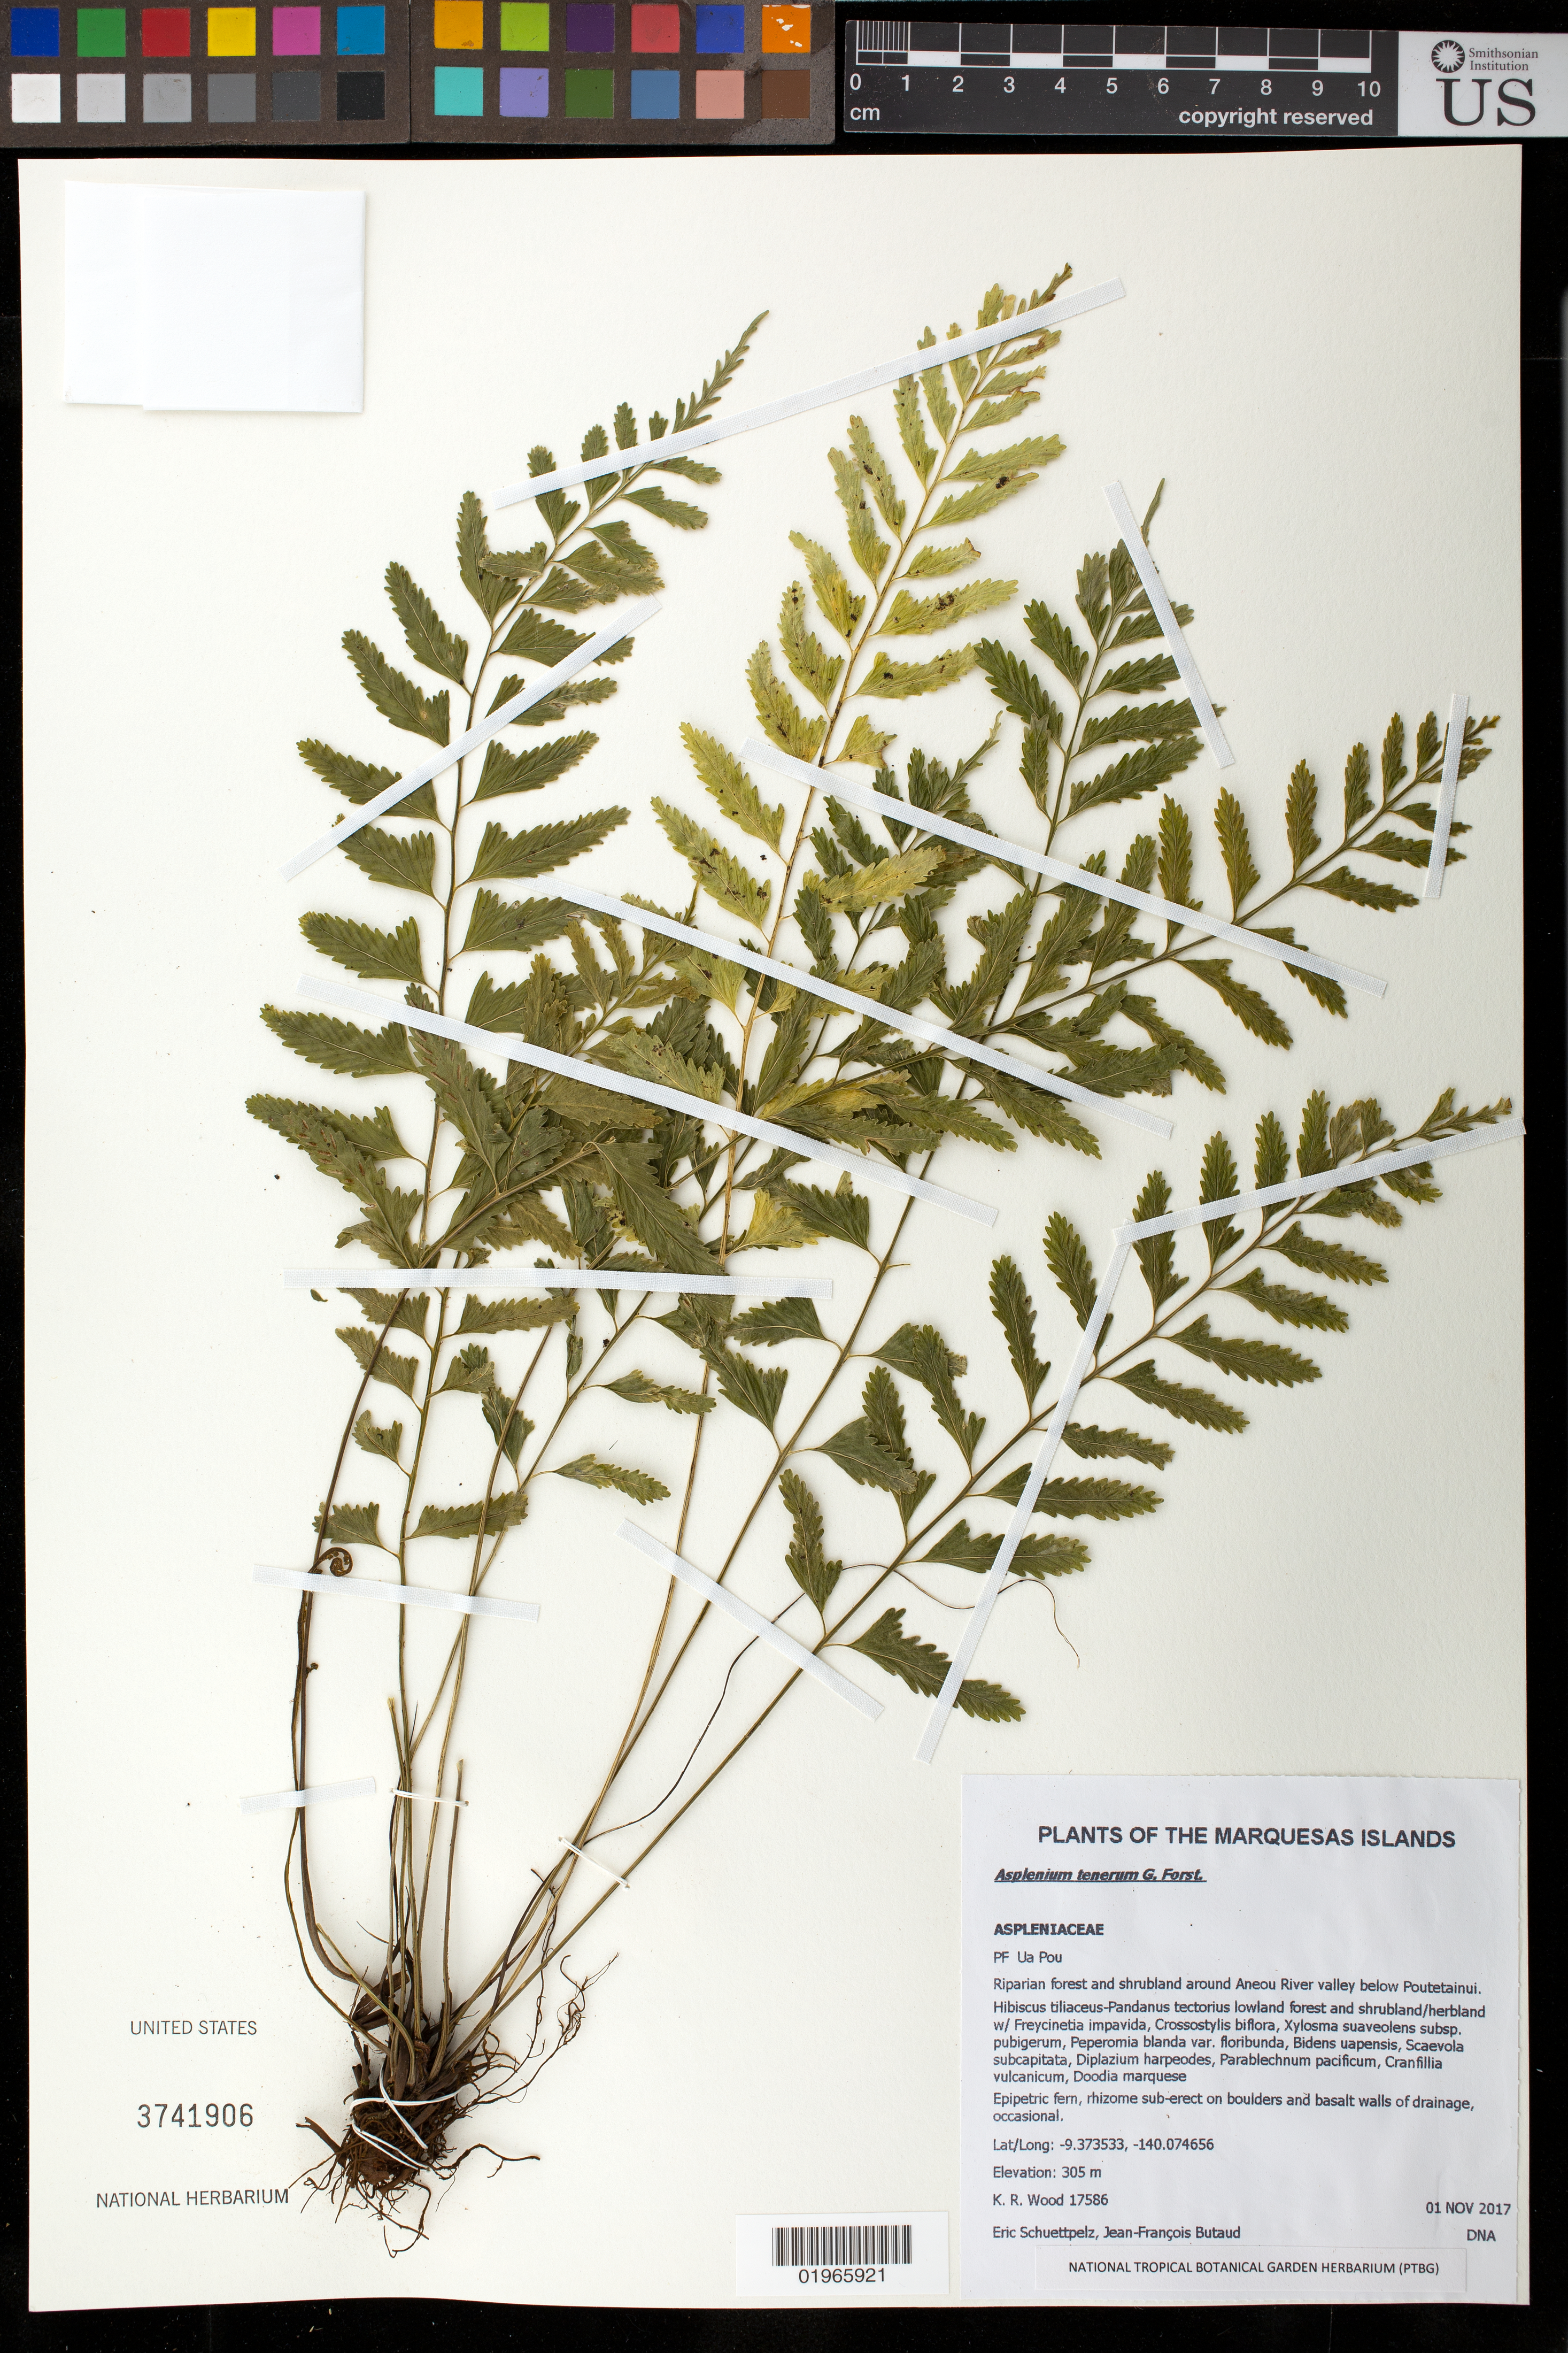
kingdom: Plantae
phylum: Tracheophyta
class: Polypodiopsida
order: Polypodiales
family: Aspleniaceae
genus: Asplenium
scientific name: Asplenium tenerum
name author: G. Forst.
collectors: K. R. Wood, E. Schuettpelz & J.-F. Butaud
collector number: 17586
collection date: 2017-11-01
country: French Polynesia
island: Ua Pou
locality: Riparian forest and shrubland around Aneou River valley below Poutetainui.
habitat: Hibiscus tiliaceus-Pandanus tectorius lowland forest and shrubland/herbland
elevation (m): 305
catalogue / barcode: US 3741906